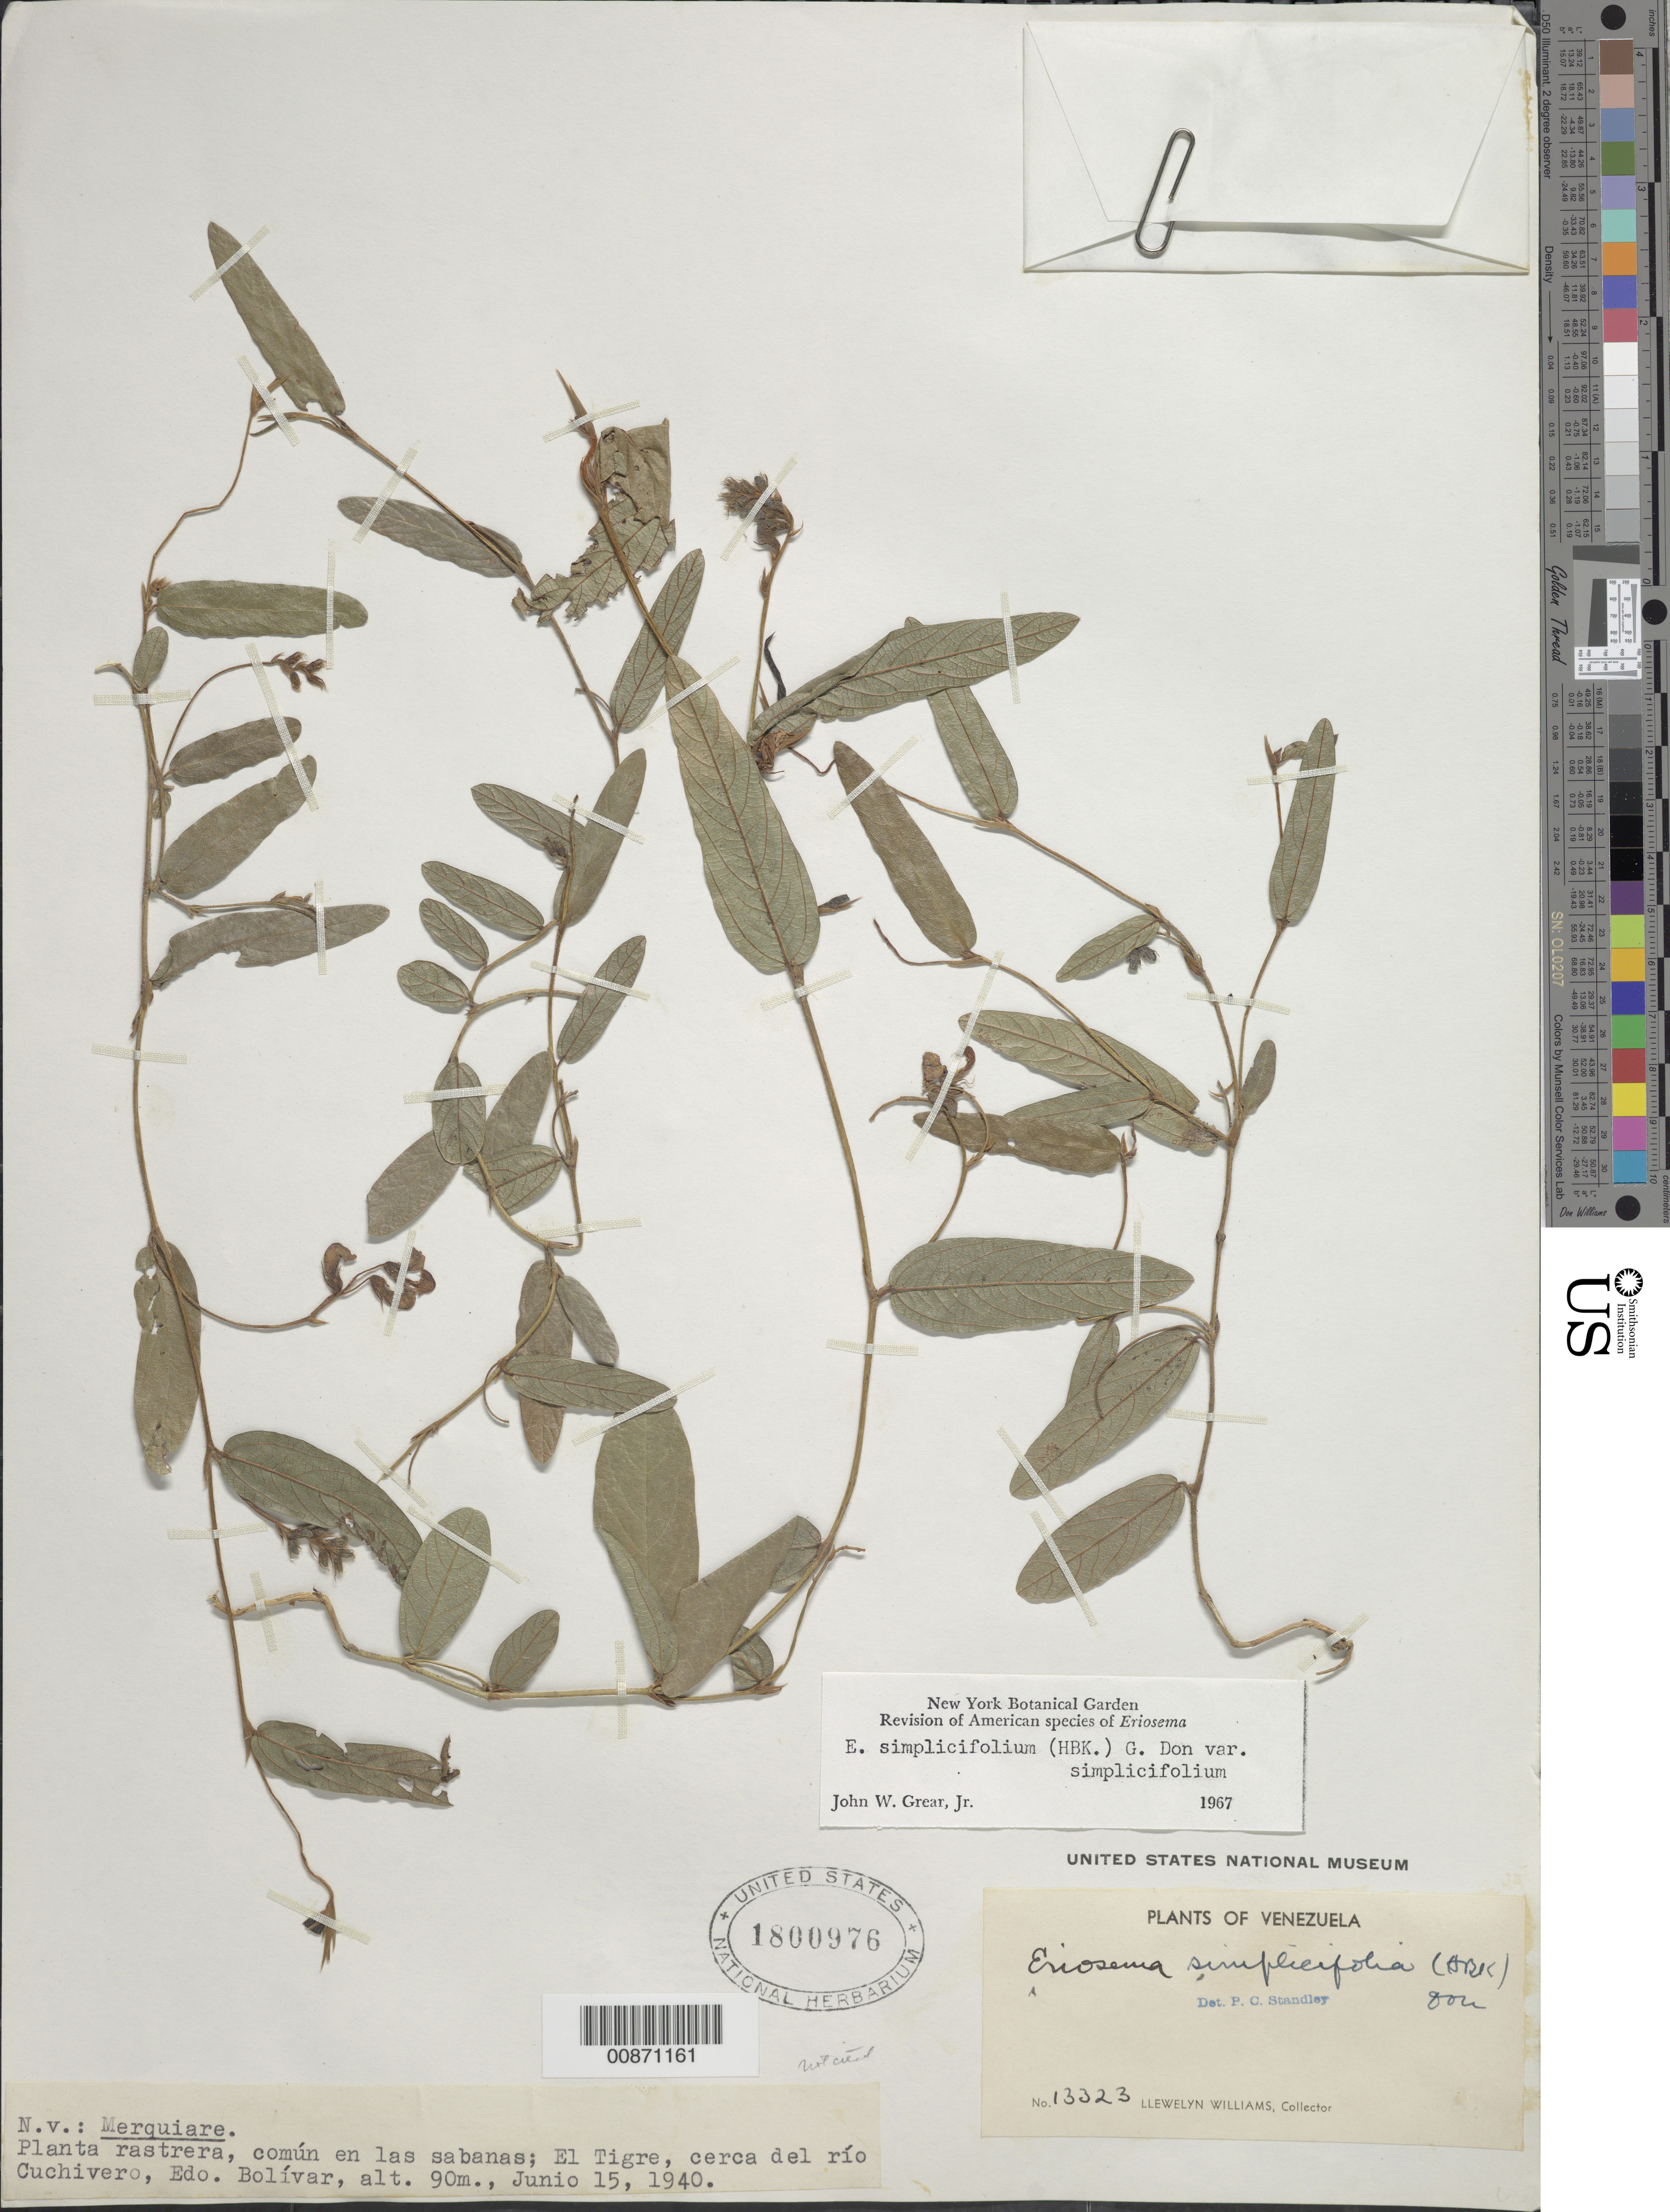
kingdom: Plantae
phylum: Tracheophyta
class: Magnoliopsida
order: Fabales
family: Fabaceae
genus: Eriosema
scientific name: Eriosema simplicifolium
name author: (Kunth) G. Don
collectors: Ll. Williams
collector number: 13323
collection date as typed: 15-Jun-40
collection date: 1940-06-15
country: Venezuela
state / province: Bolívar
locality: El Tigre, cerca de El Río Cuchivero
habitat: Sabanas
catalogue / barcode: US 1800976